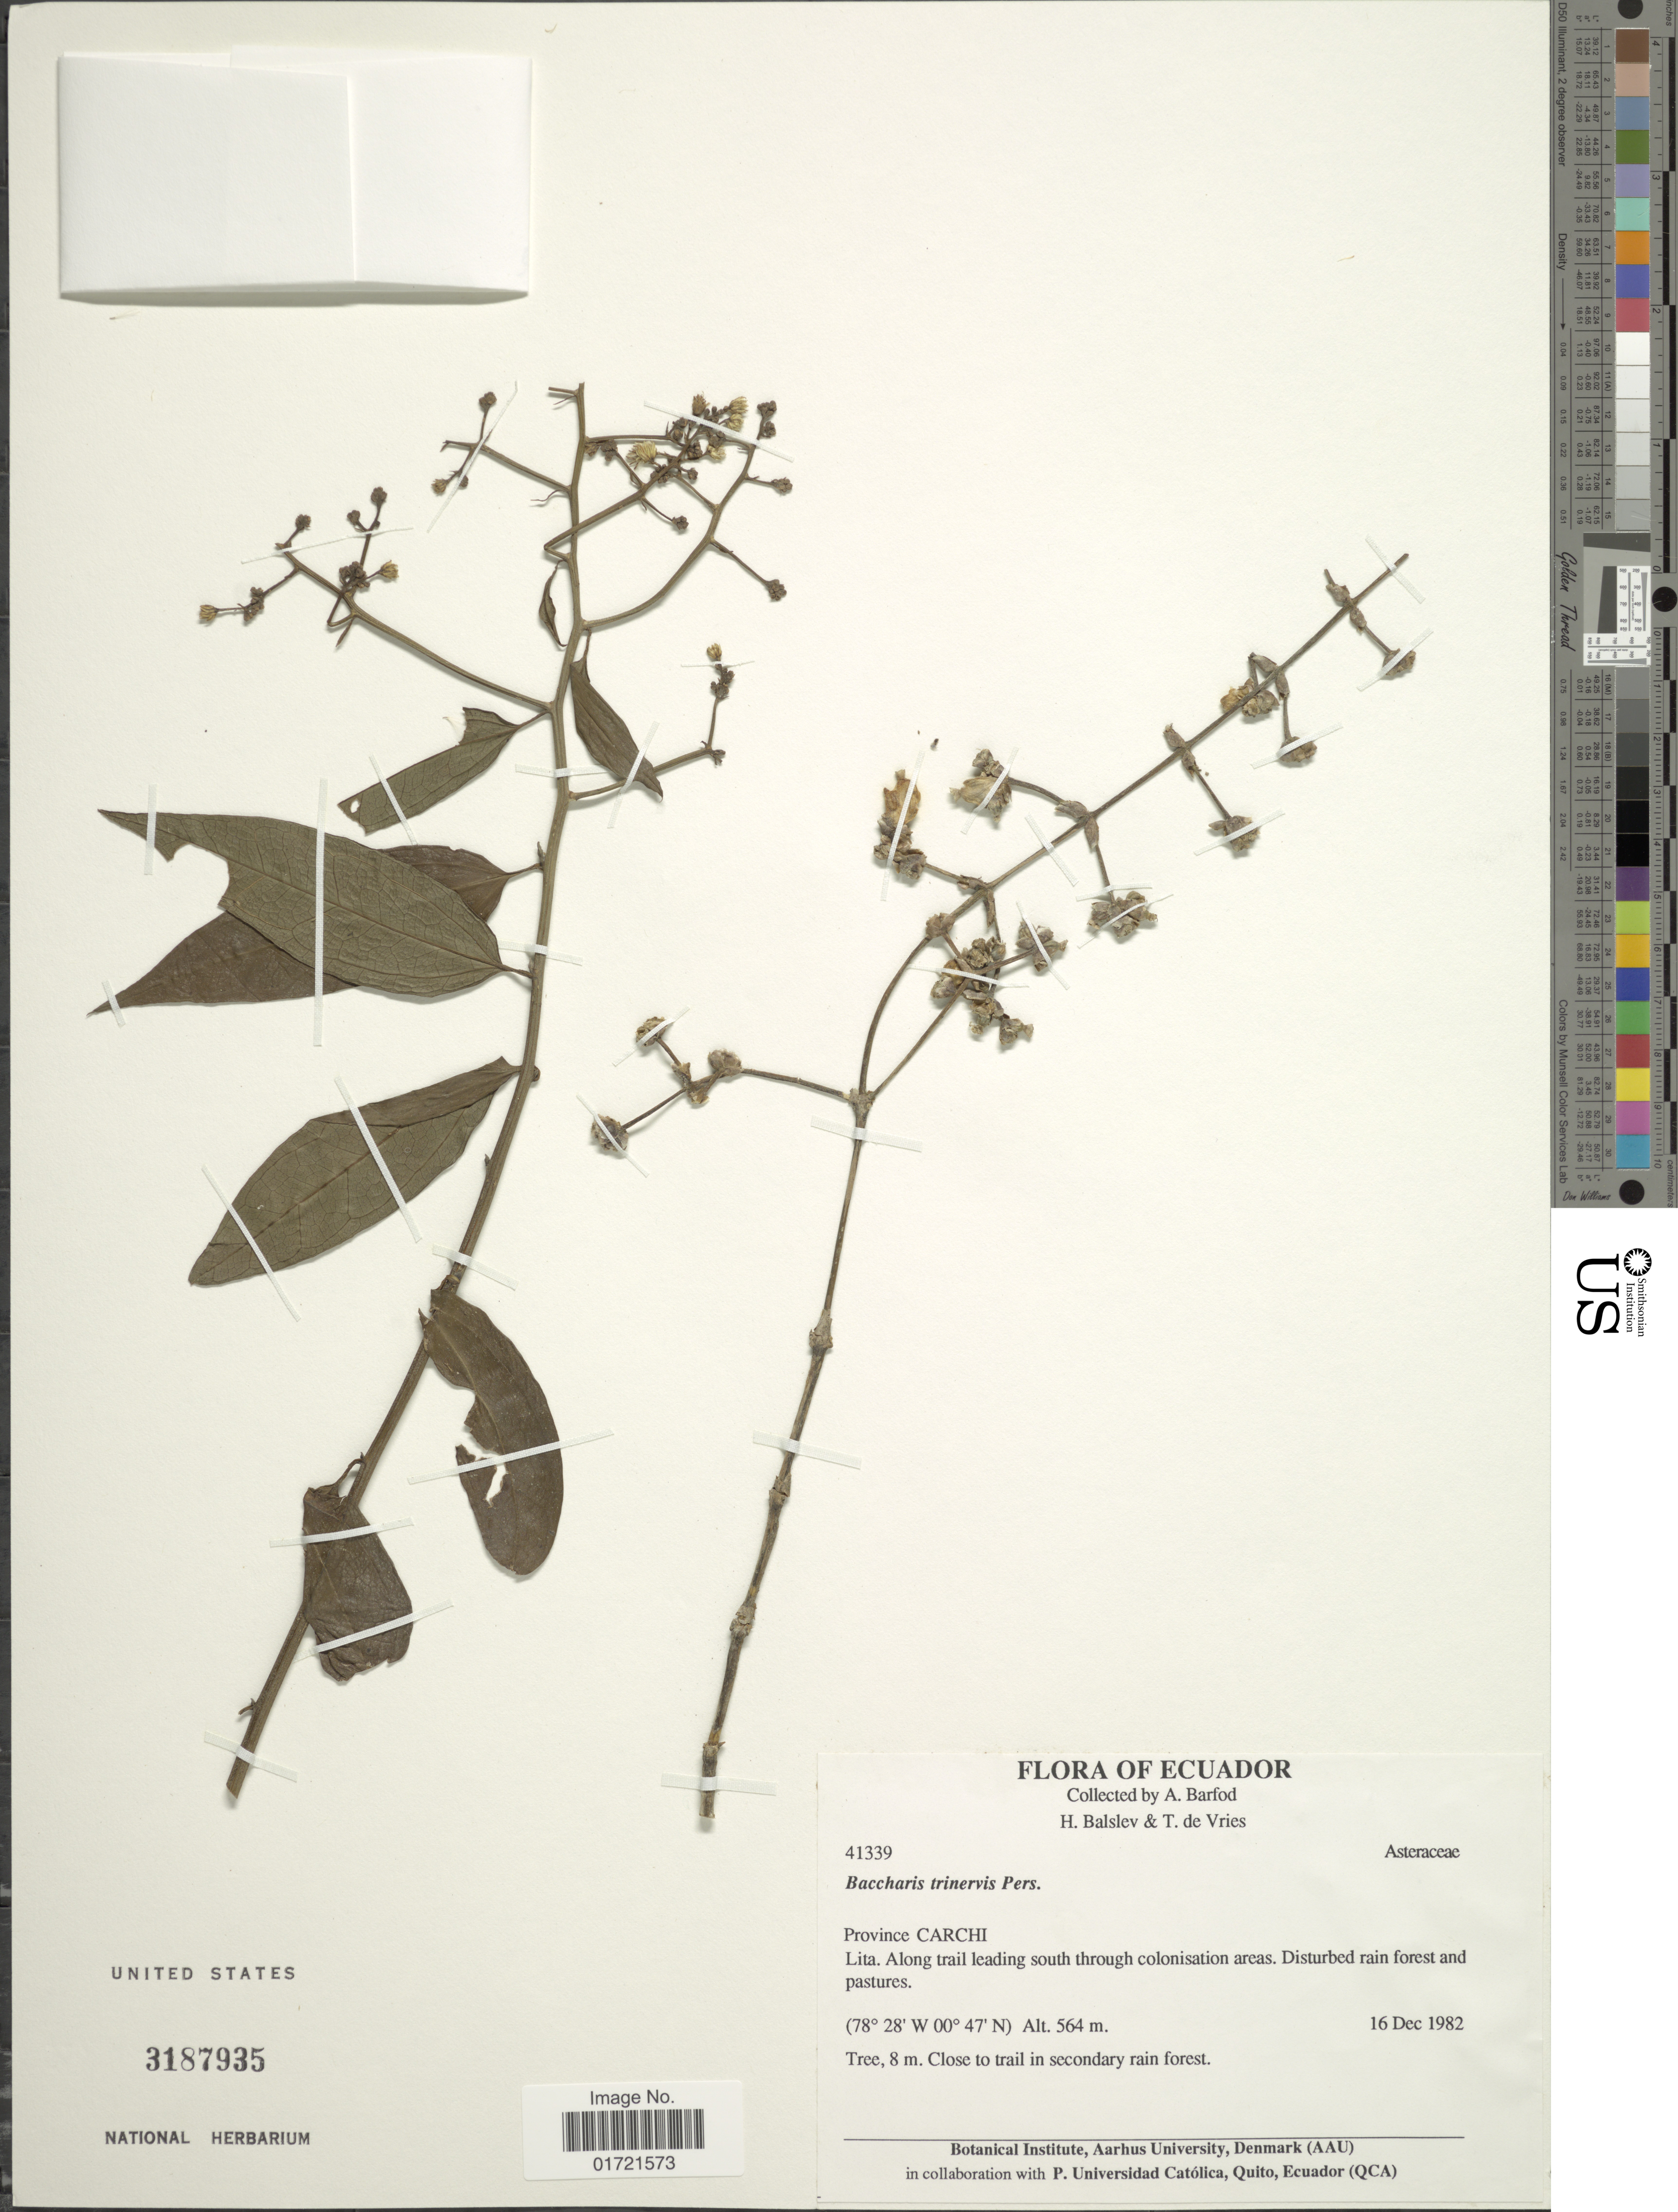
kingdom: Plantae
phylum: Tracheophyta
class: Magnoliopsida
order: Asterales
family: Asteraceae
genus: Baccharis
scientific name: Baccharis trinervis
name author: (Lam.) Pers.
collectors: A. Barfod, H. Balslev & T. de Vries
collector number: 41339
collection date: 1982-12-16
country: Ecuador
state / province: Carchi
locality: Lita. Along trail leading south through colonisation areas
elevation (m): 564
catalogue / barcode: US 3187935